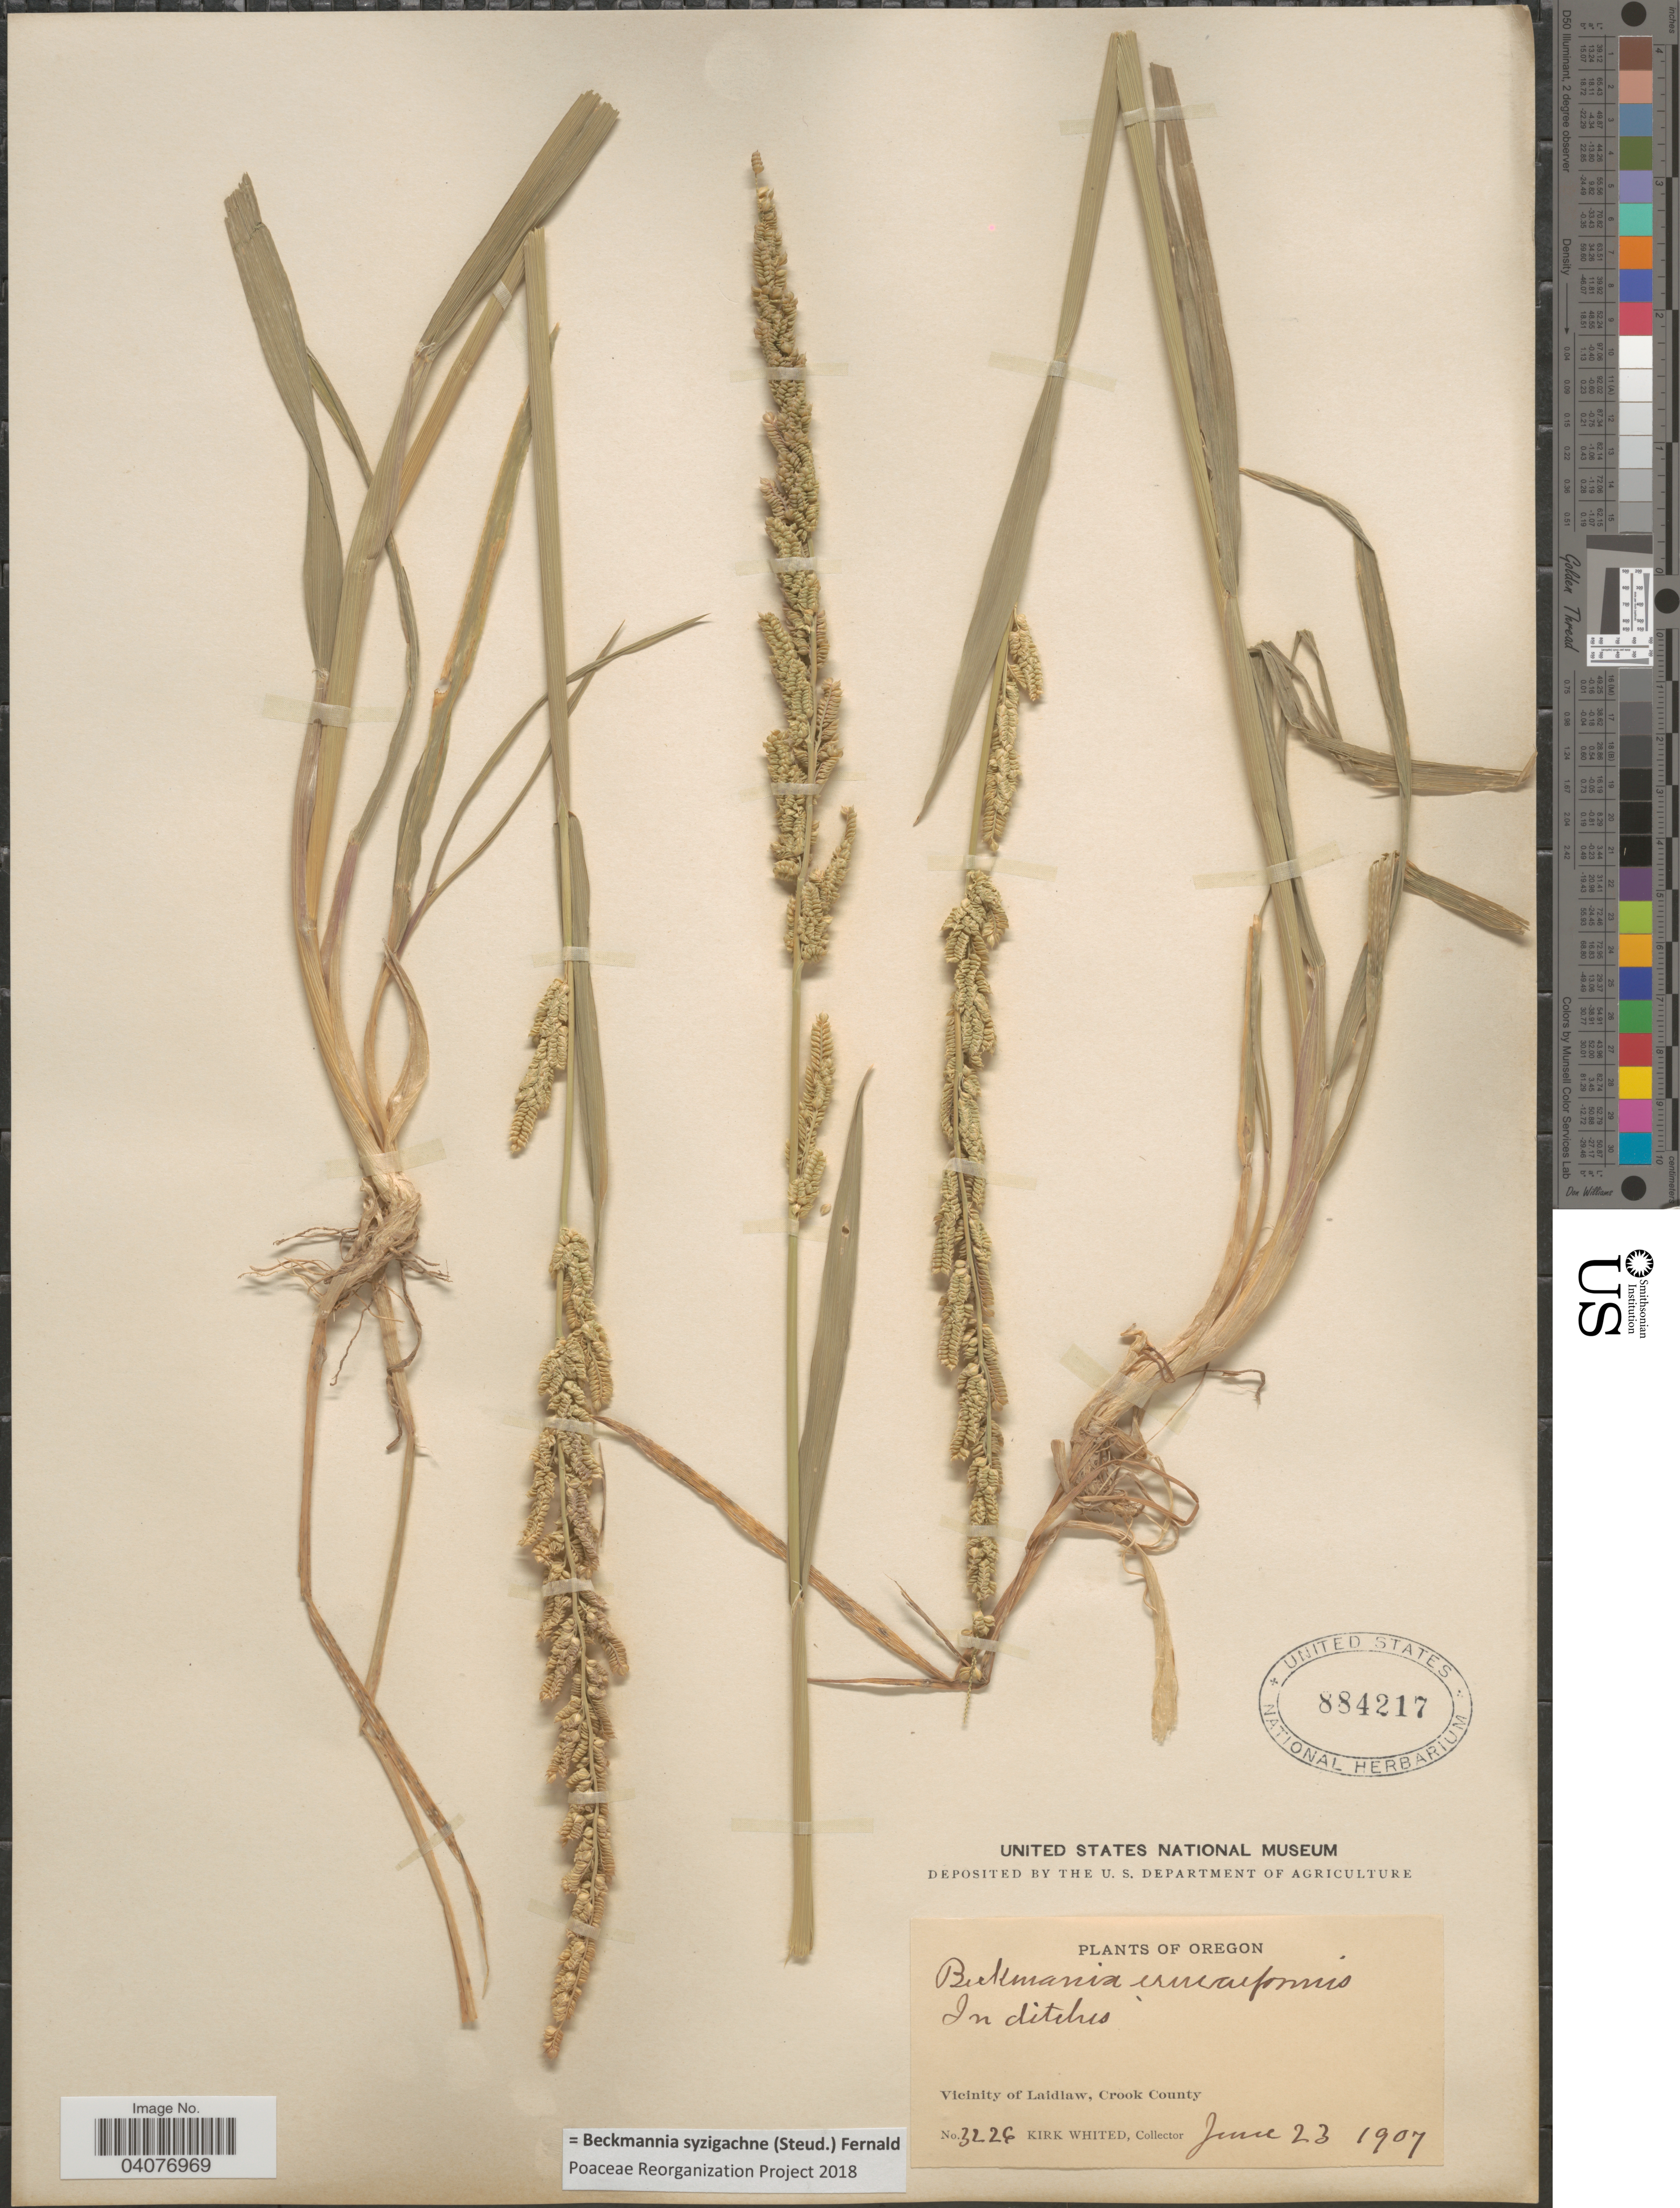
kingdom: Plantae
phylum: Tracheophyta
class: Liliopsida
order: Poales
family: Poaceae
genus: Beckmannia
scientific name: Beckmannia syzigachne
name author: (Steud.) Fernald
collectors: K. Whited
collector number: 3226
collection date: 1907-06-23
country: United States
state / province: Oregon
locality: In ditches. Vicinity of Laidlaw, Crook County.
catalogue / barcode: US 884217